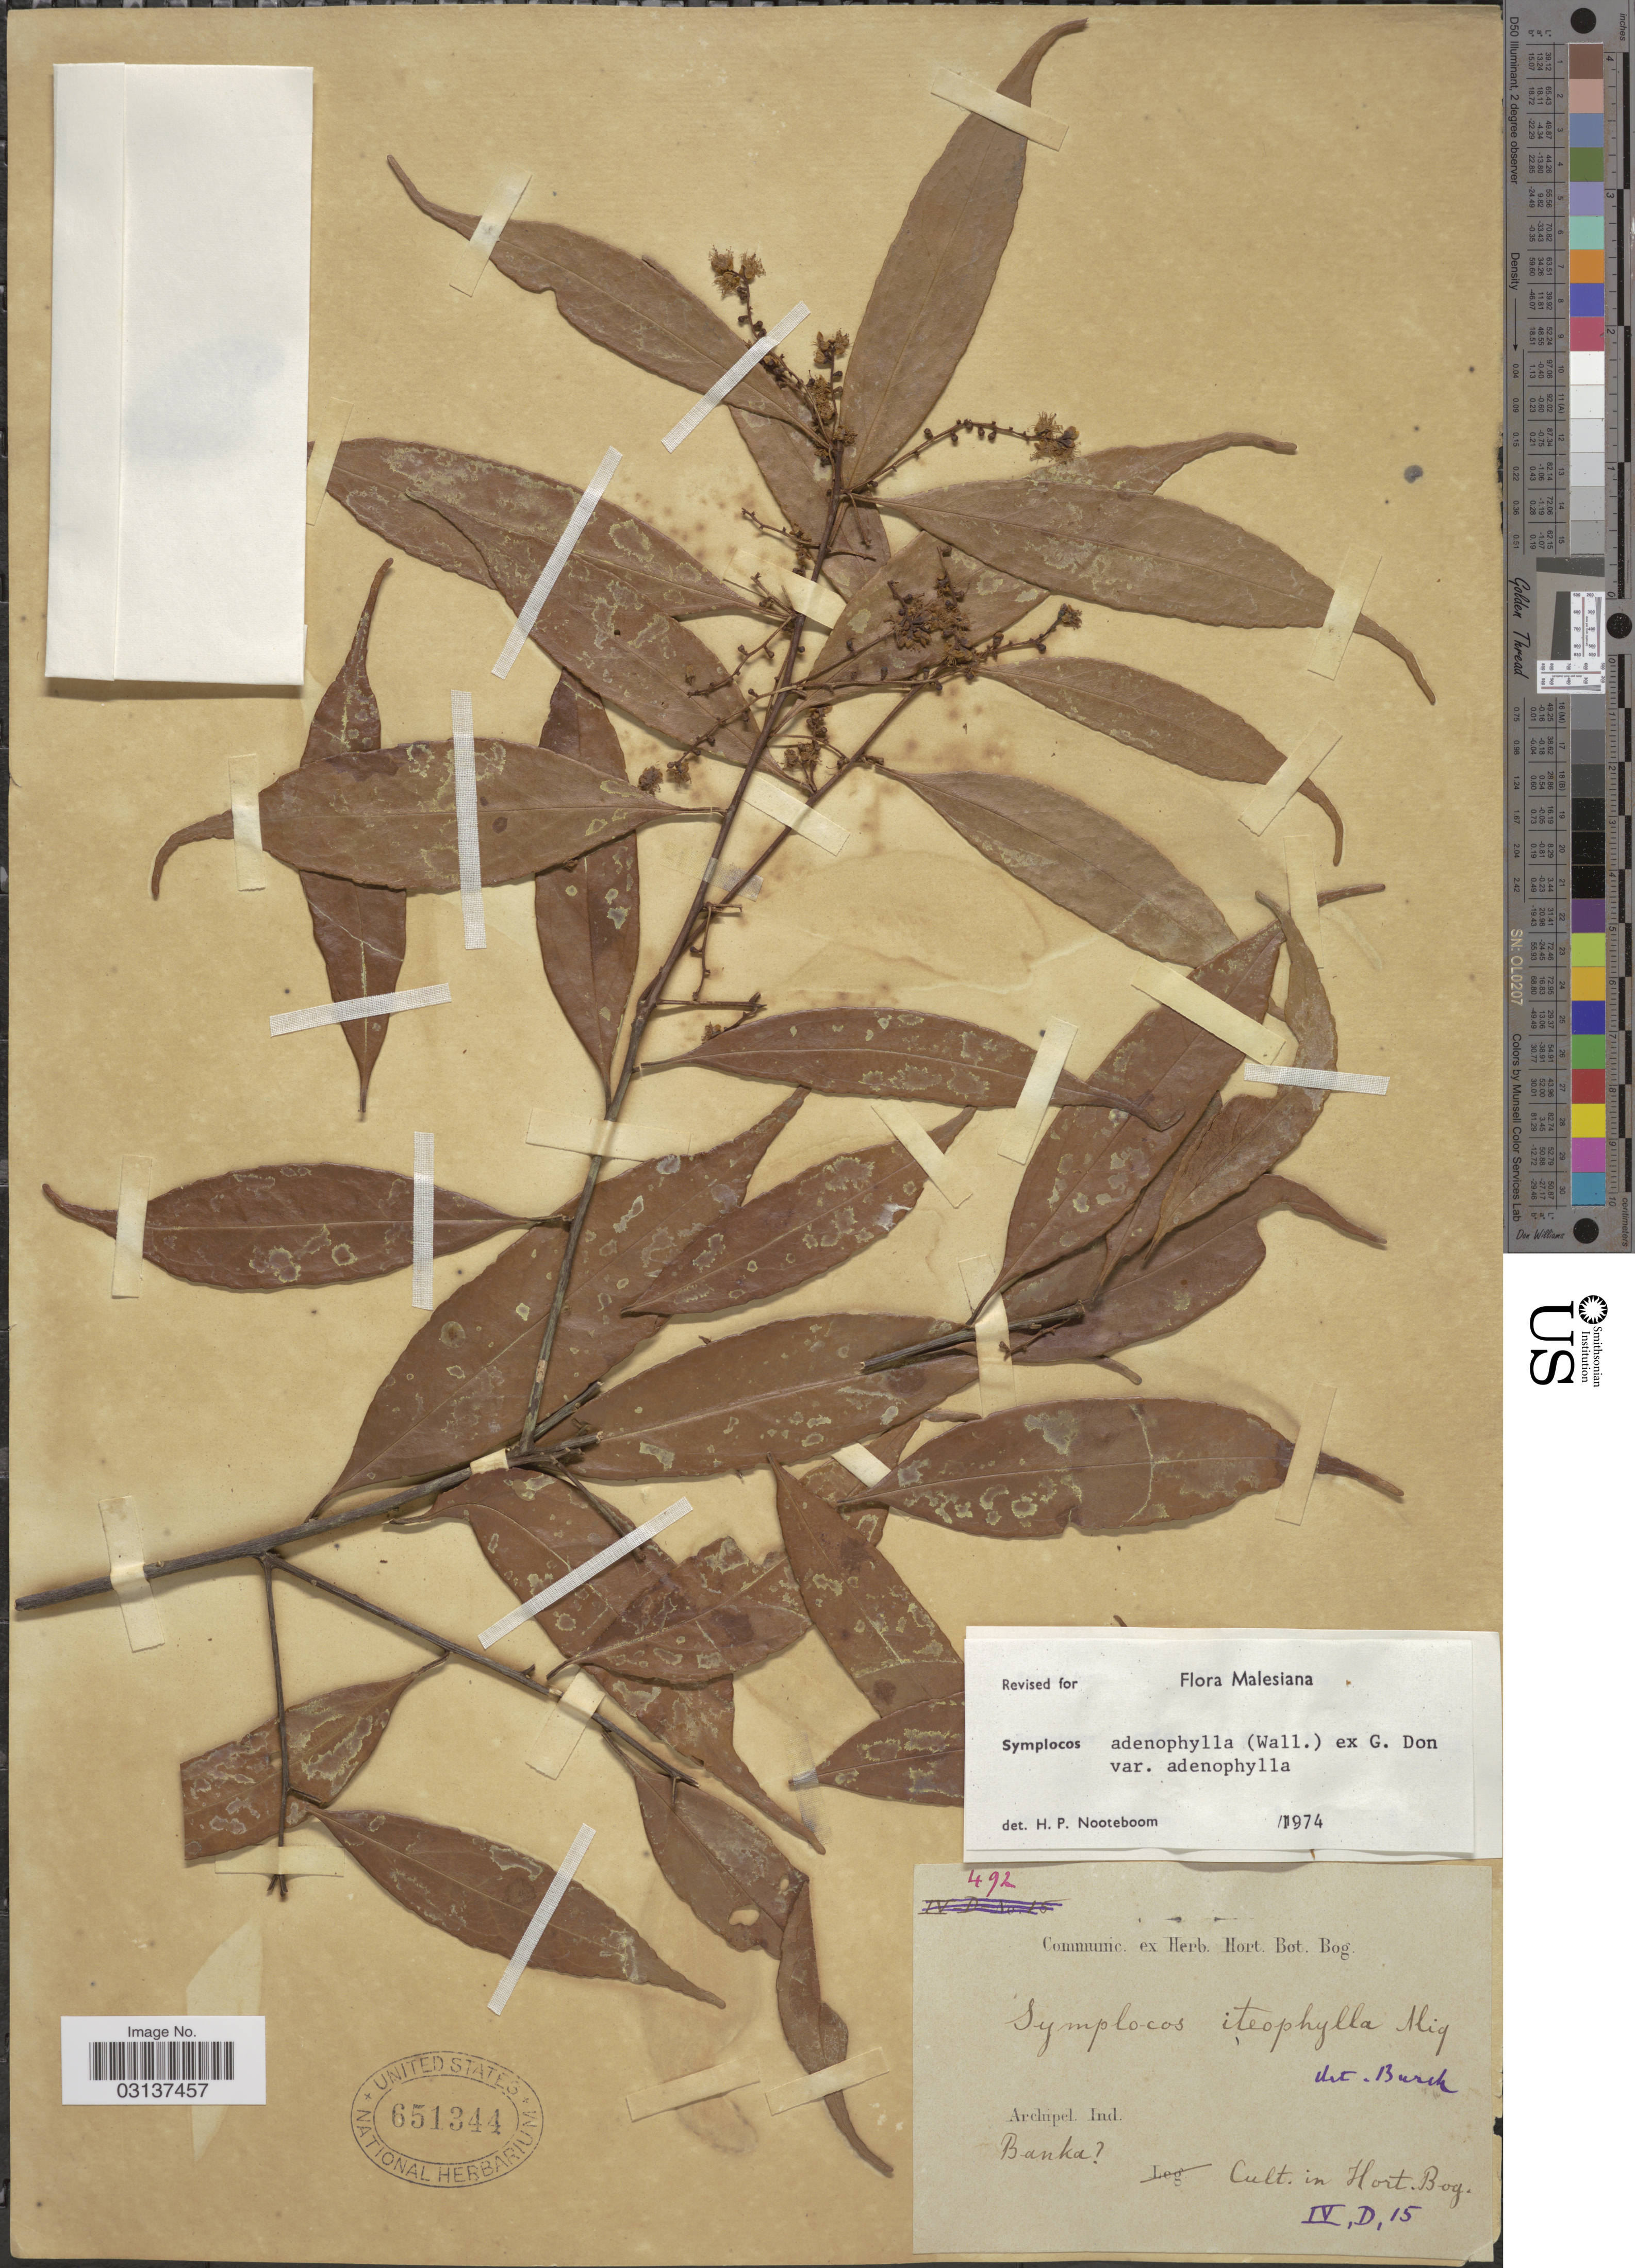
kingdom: Plantae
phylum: Tracheophyta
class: Magnoliopsida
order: Ericales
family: Symplocaceae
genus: Symplocos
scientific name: Symplocos adenophylla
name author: Wall. ex G. Don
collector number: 492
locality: Cult. in Hort. Bog, IV,D,15.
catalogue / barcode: US 651344